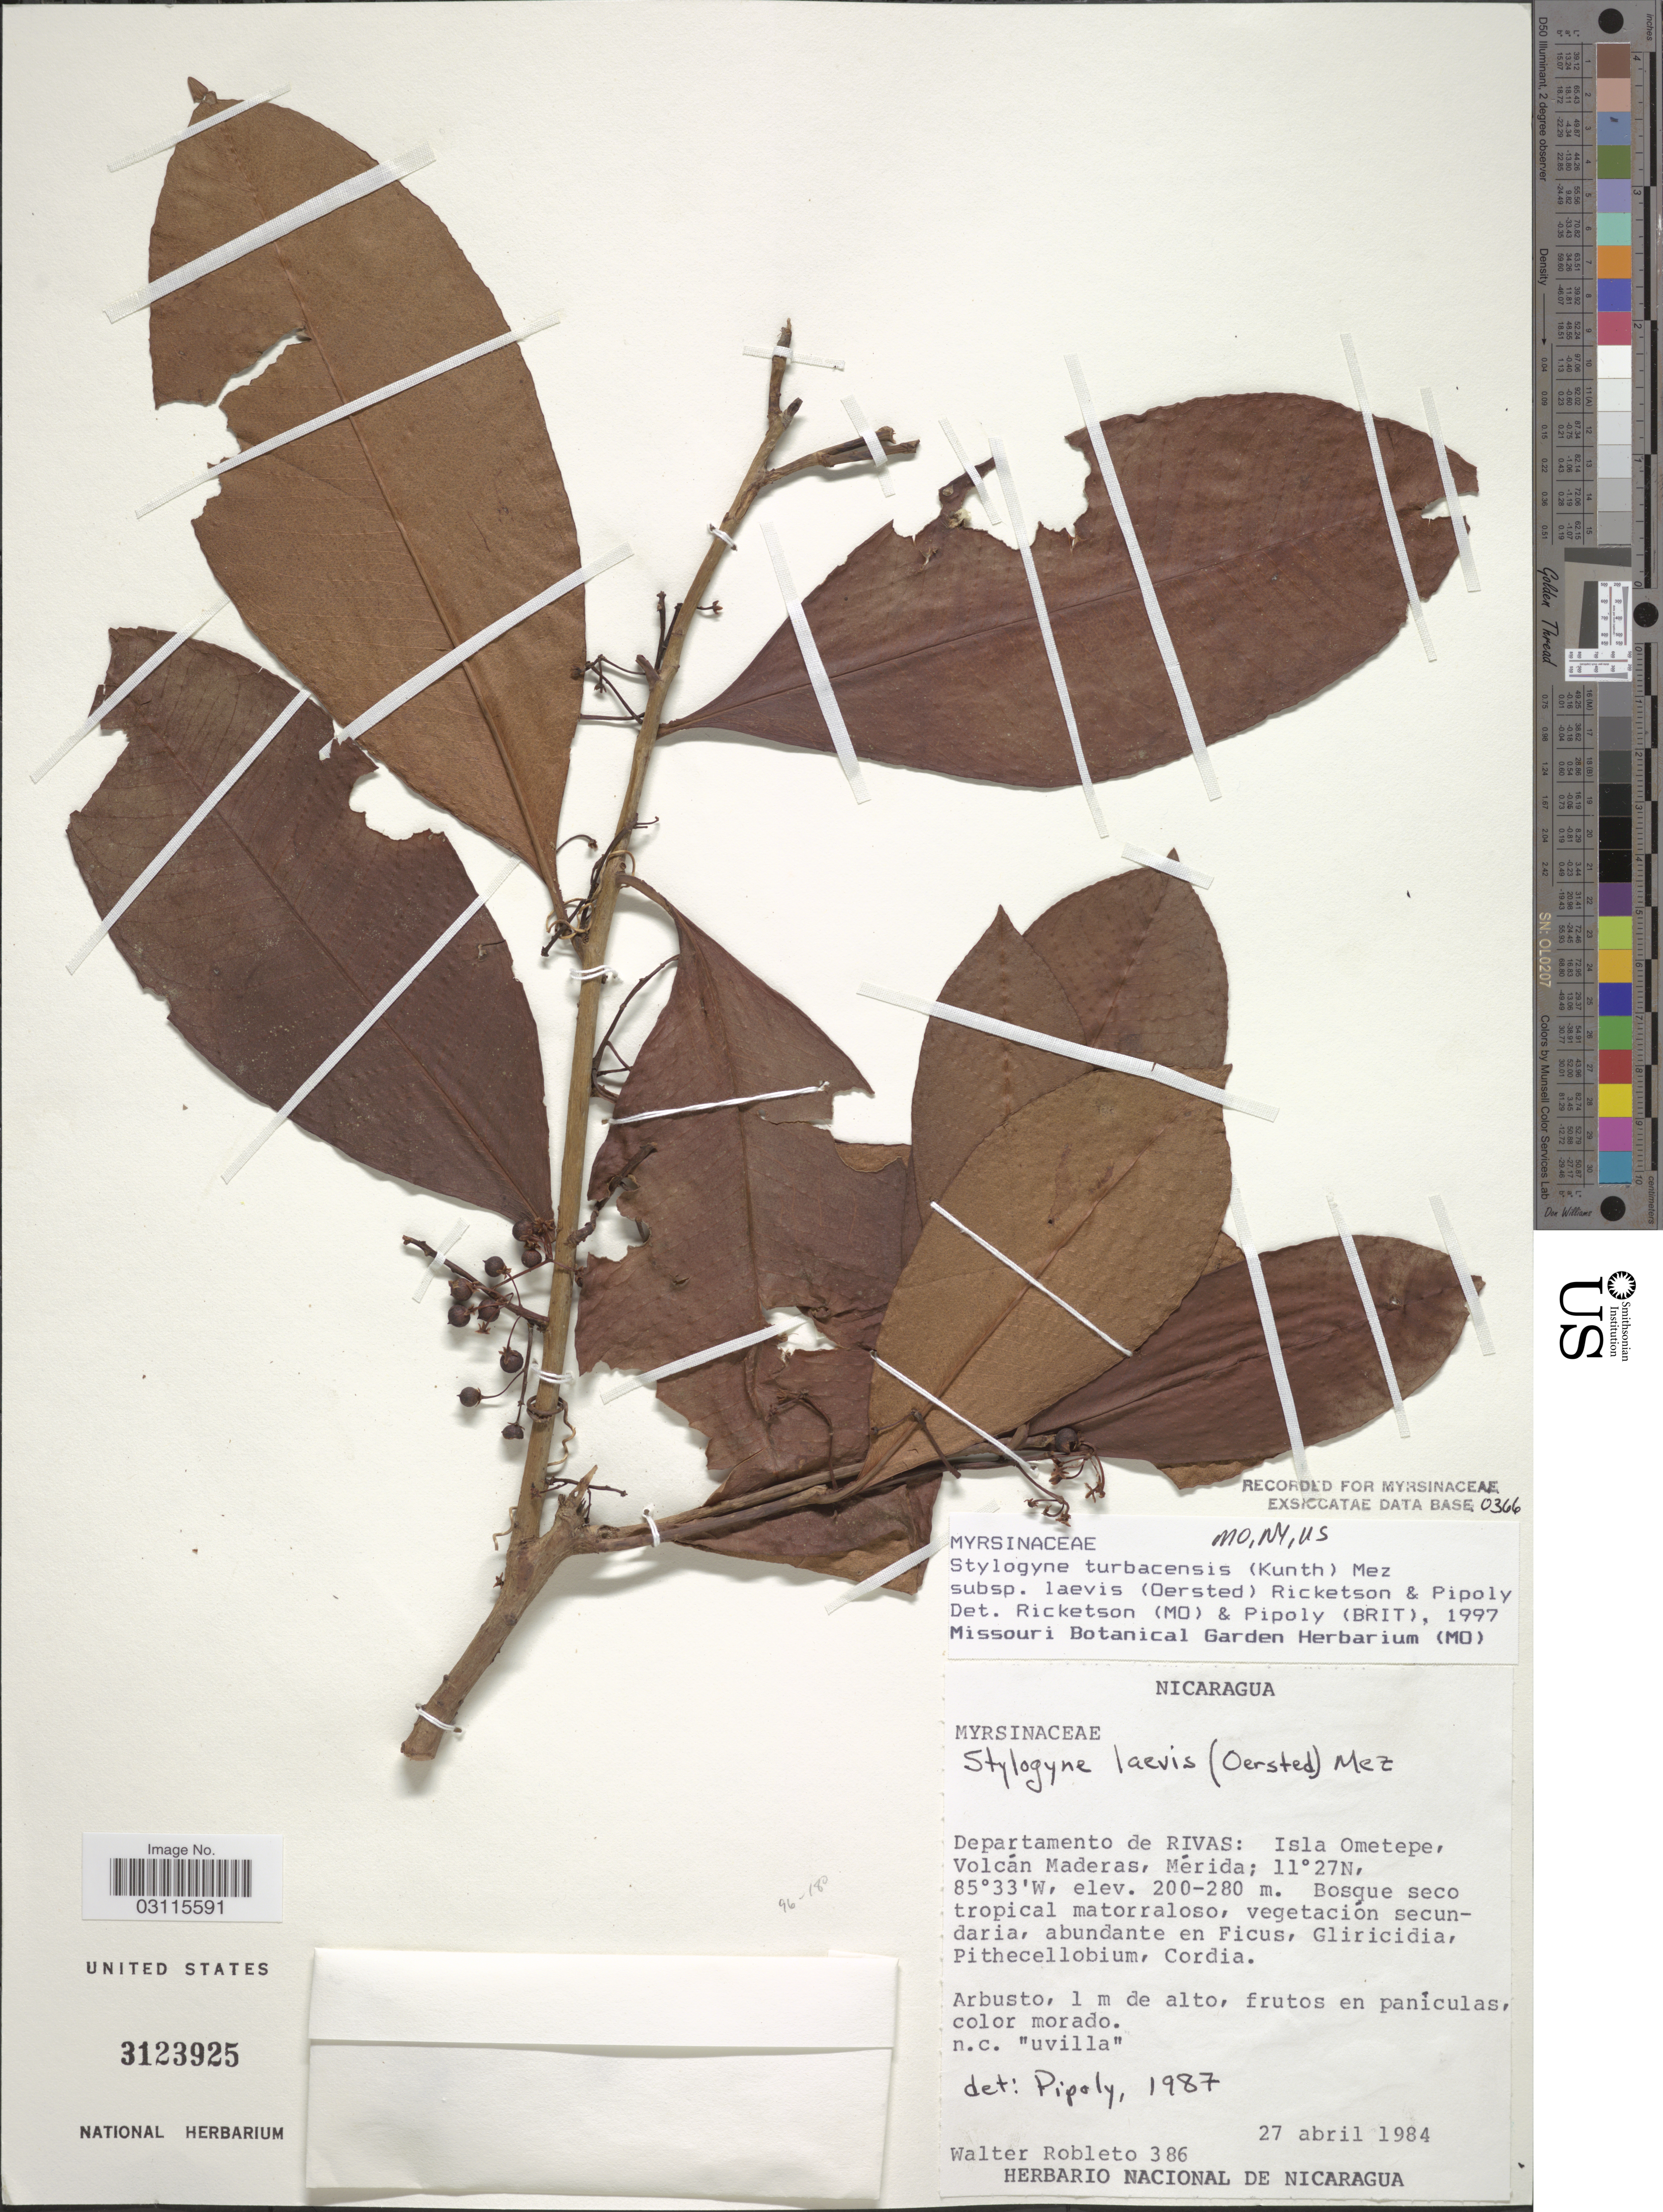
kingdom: Plantae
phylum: Tracheophyta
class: Magnoliopsida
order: Ericales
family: Primulaceae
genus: Stylogyne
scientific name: Stylogyne turbacensis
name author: (Kunth) Mez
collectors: W. Robleto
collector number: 386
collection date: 1984-04-27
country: Nicaragua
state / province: Rivas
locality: Departamento de Rivas: Isla Ometepe, Volcán Maderas, Mérida.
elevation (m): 200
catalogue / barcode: US 3123925